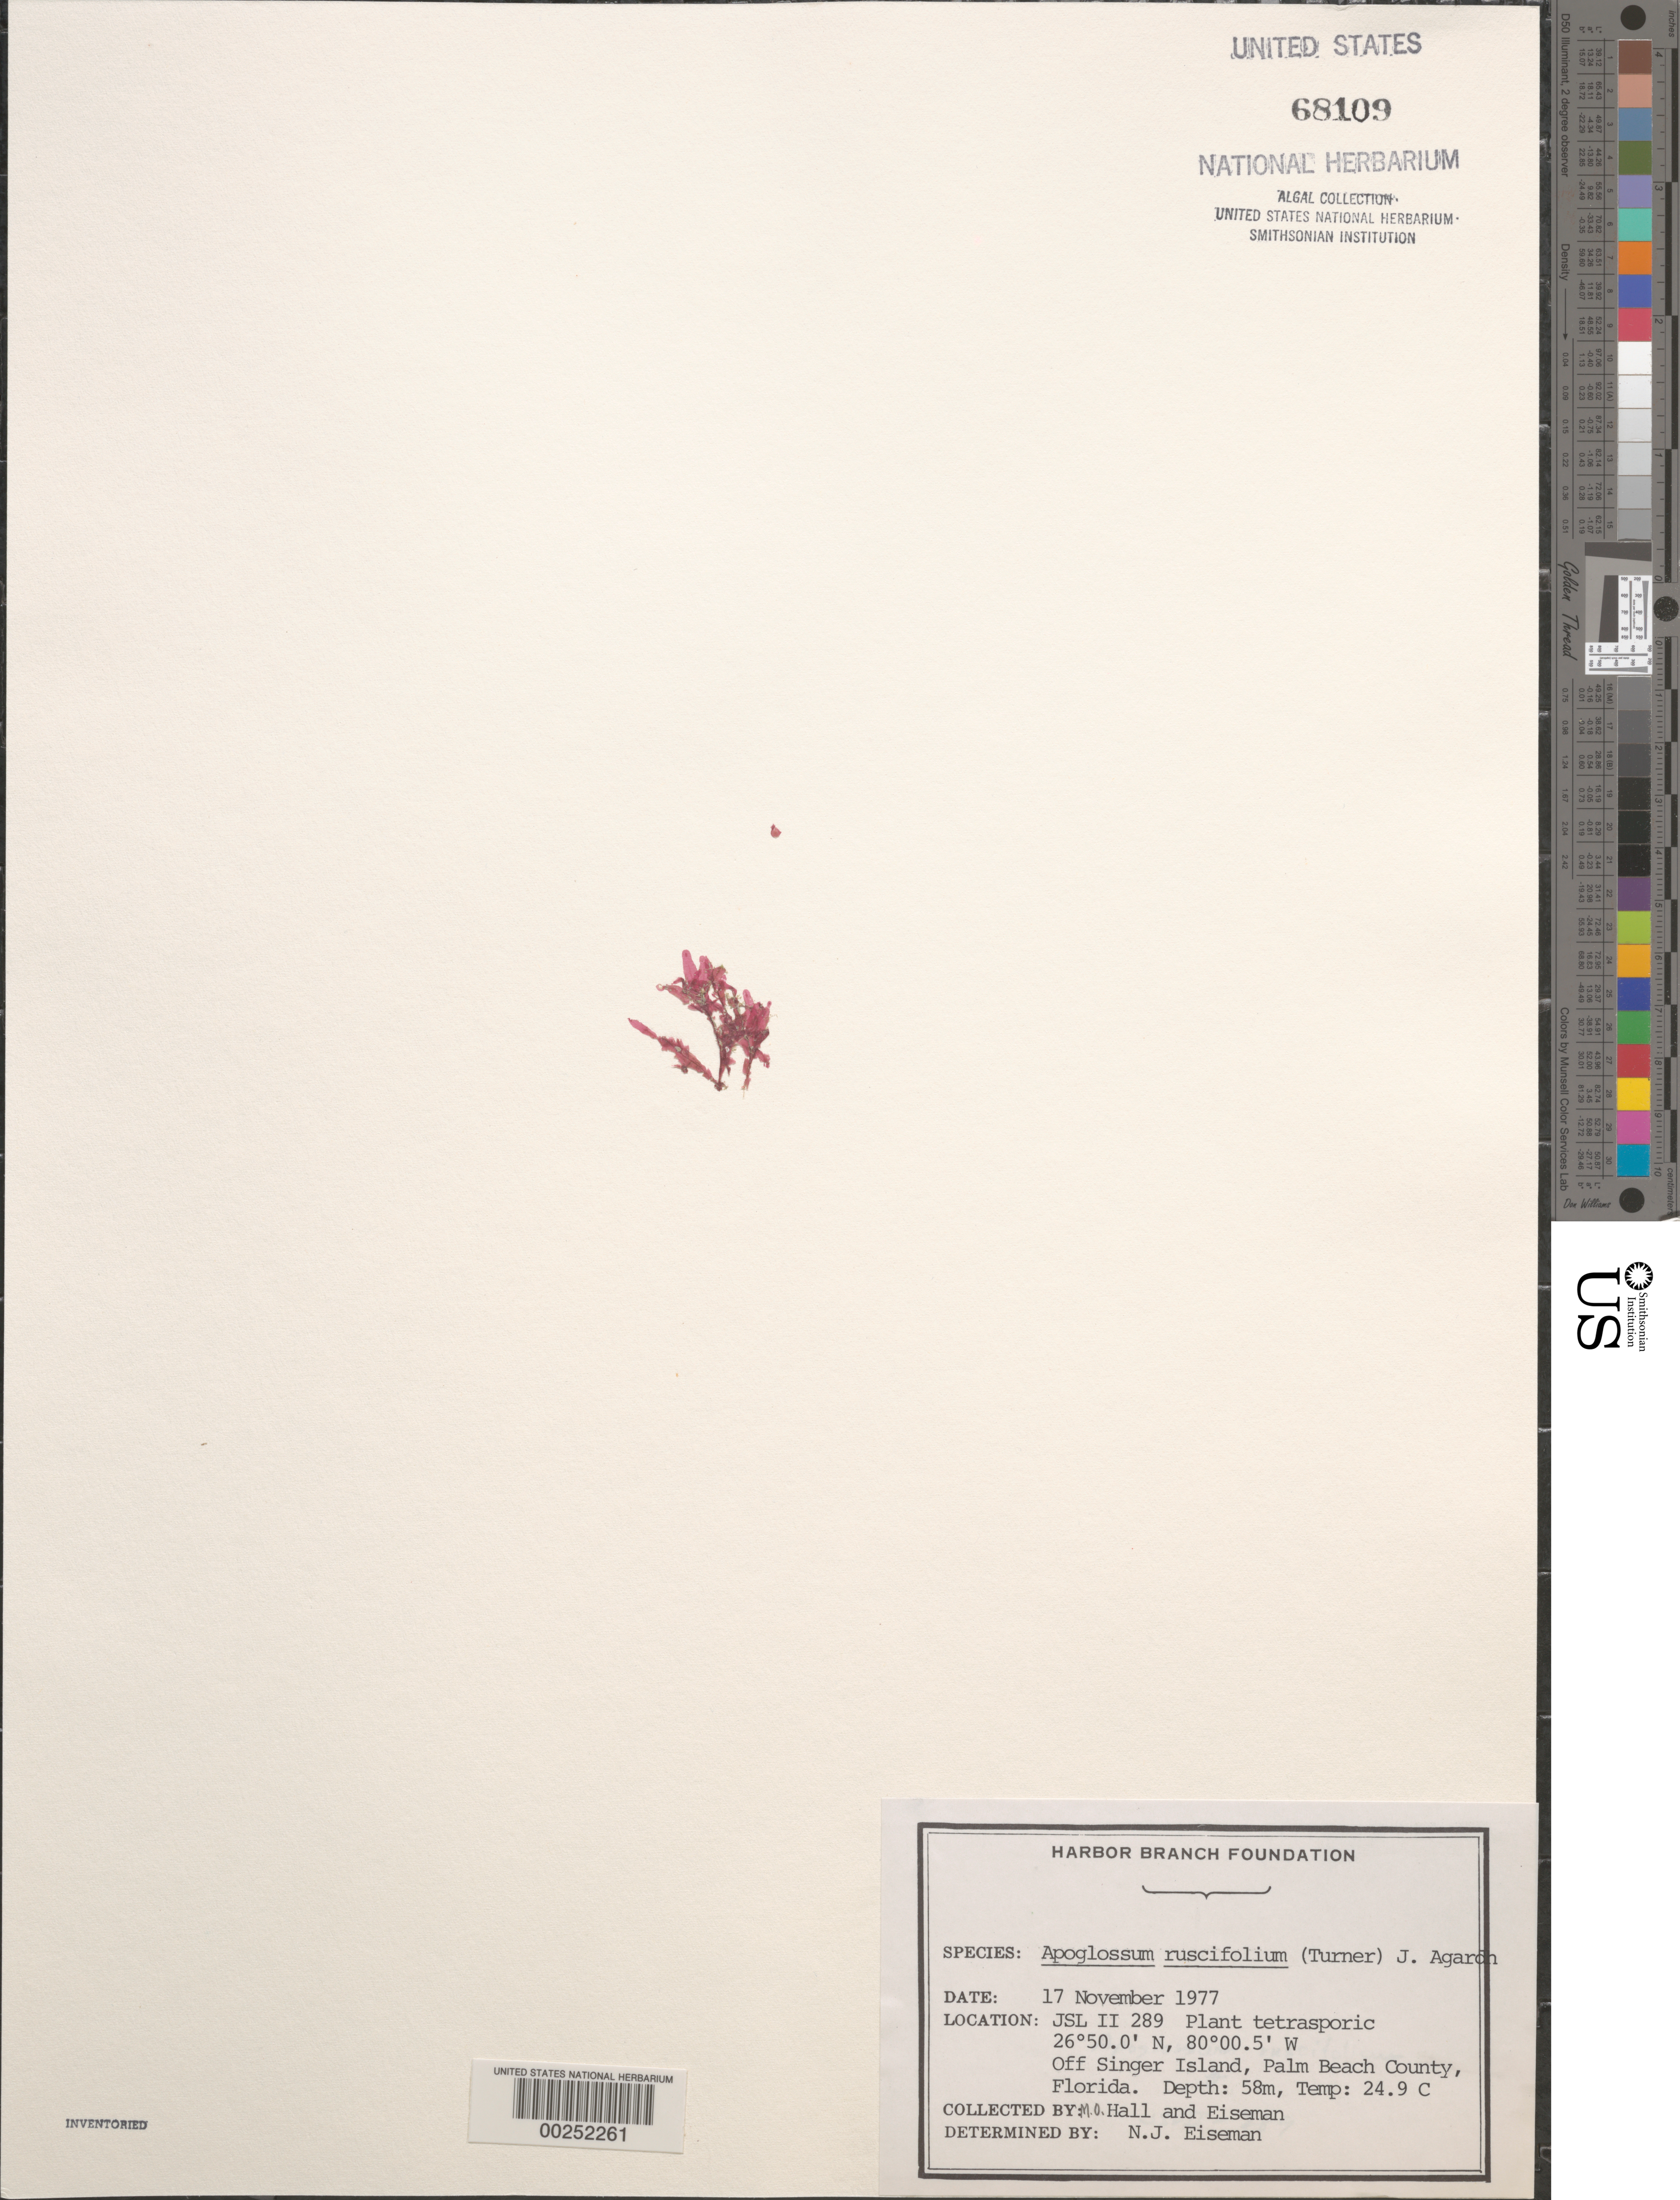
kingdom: Plantae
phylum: Rhodophyta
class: Florideophyceae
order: Ceramiales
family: Delesseriaceae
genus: Apoglossum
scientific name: Apoglossum ruscifolium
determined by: Eiseman, N. J.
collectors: N. J. Eiseman & M. Hall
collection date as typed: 17 Nov 1977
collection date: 1977-11-17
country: United States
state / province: Florida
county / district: Palm Beach County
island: Singer Island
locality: Off Singer Island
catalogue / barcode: US 68109